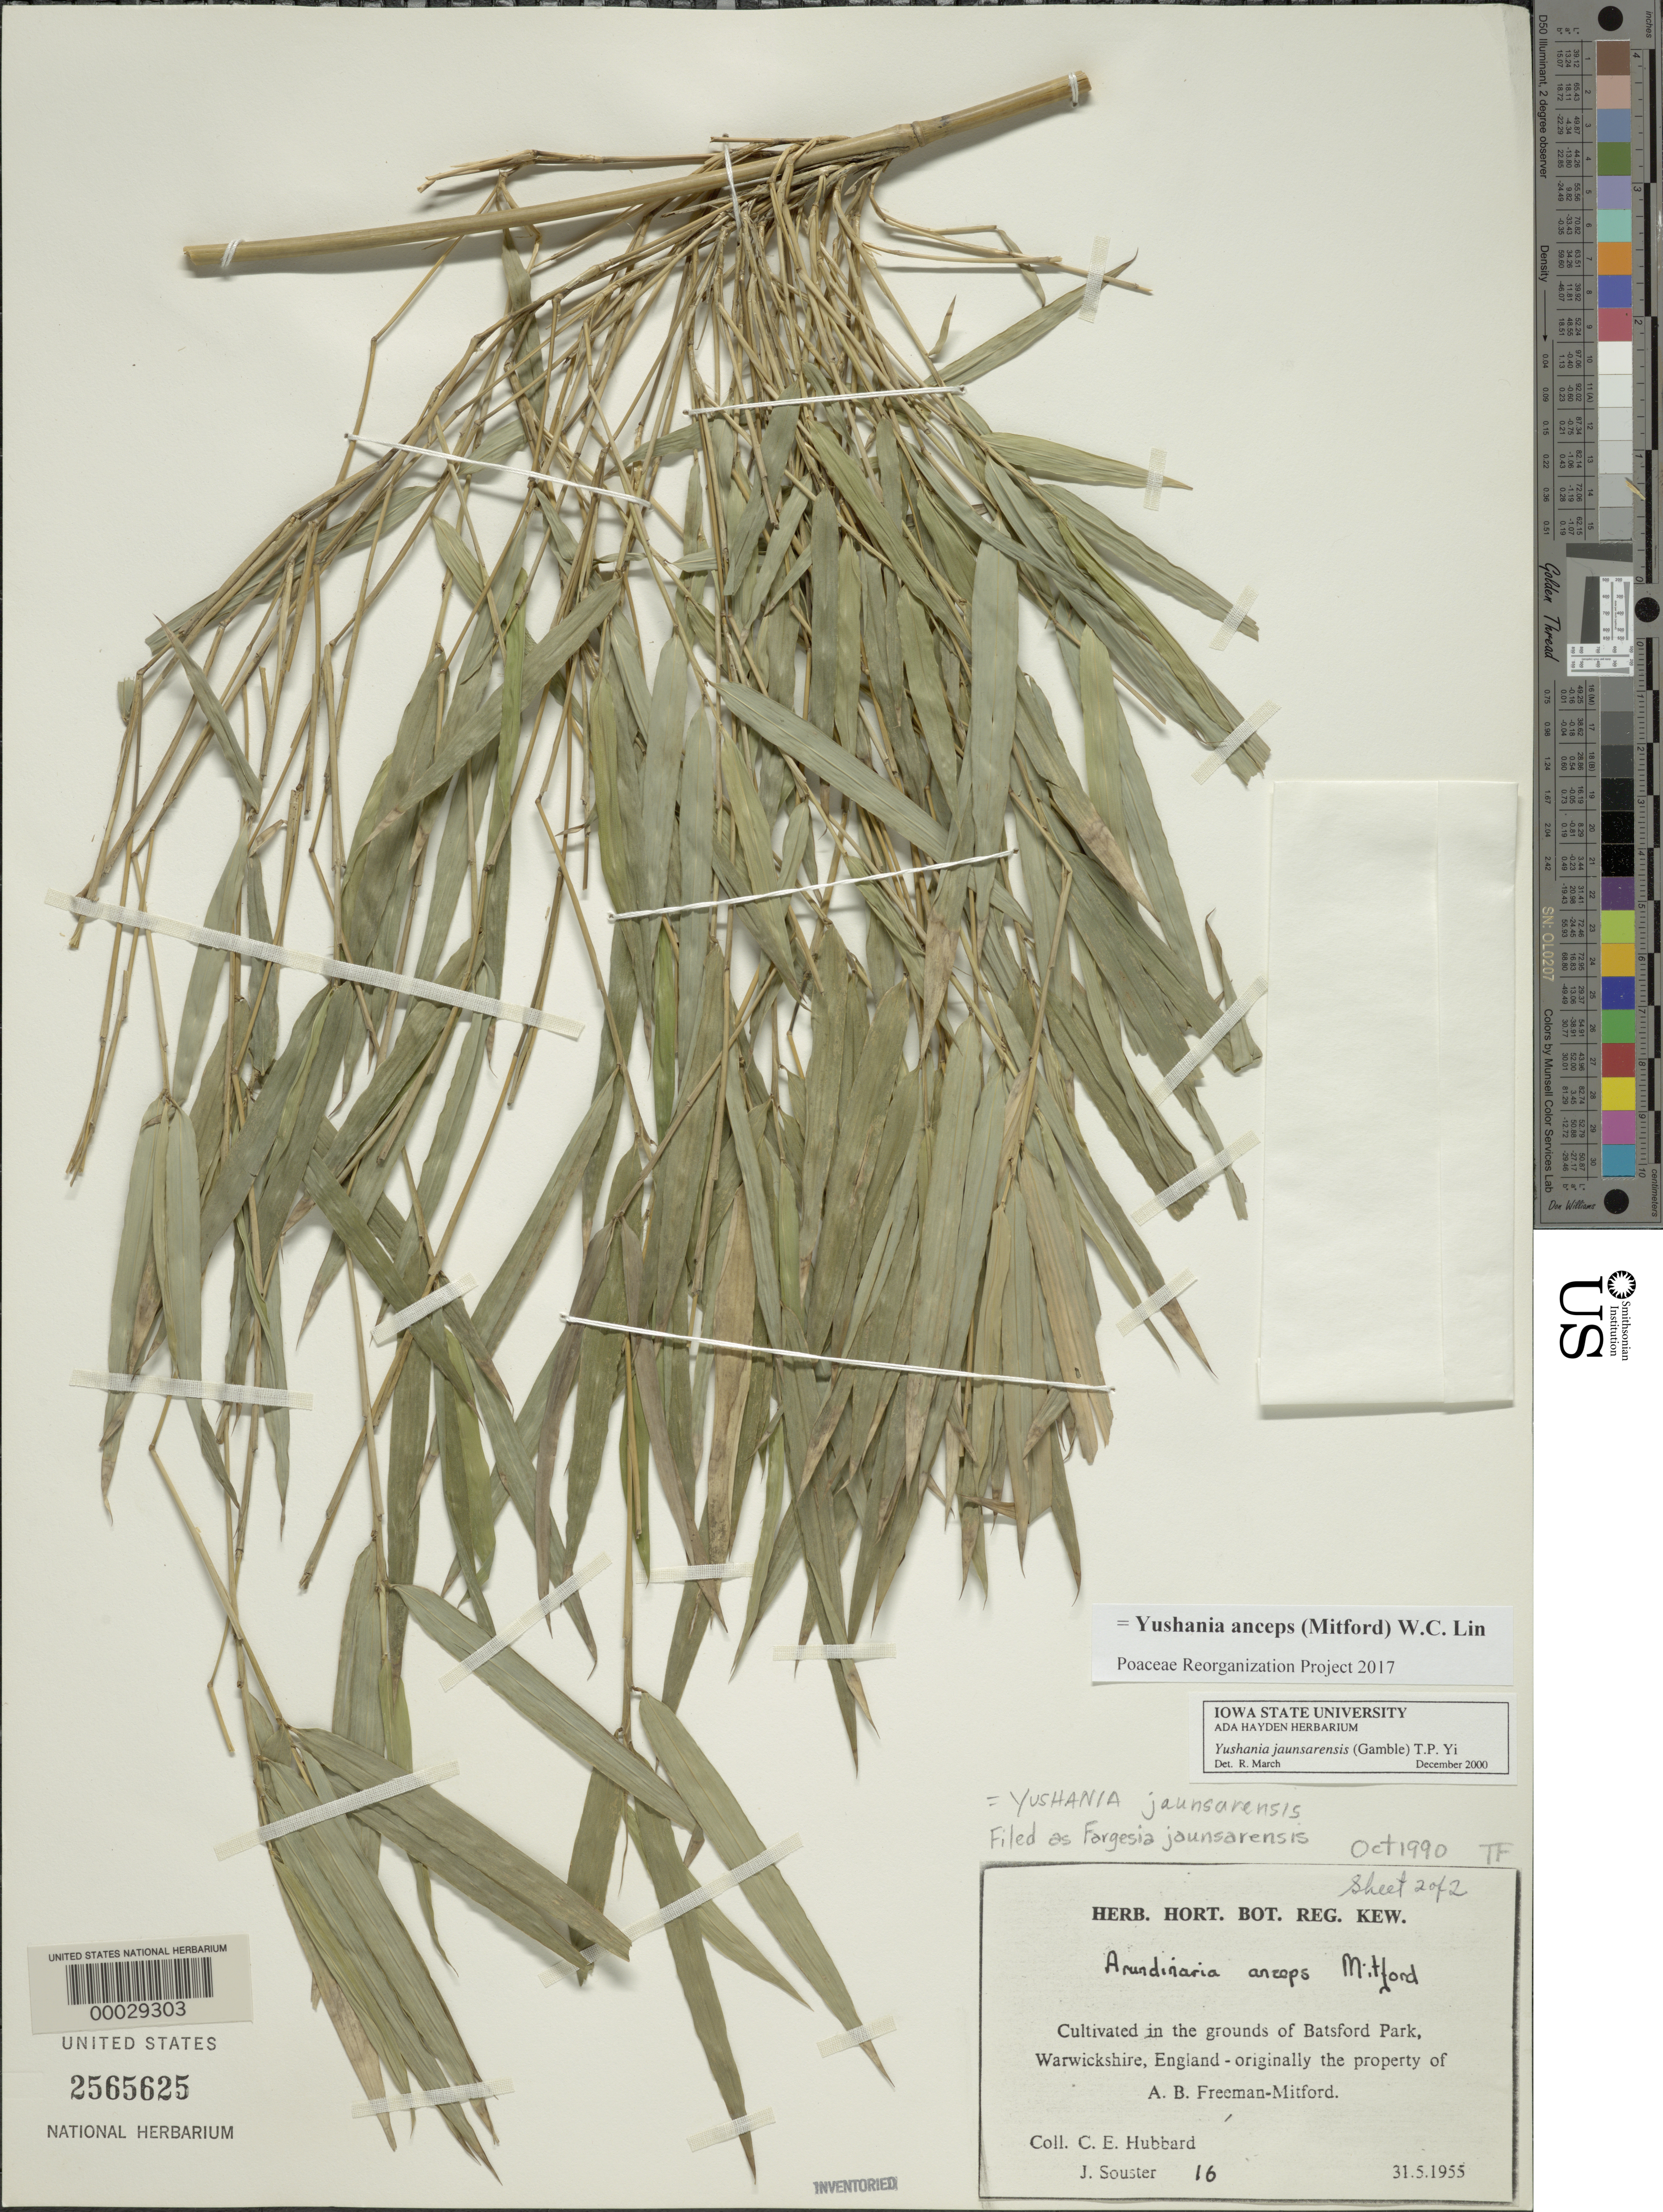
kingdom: Plantae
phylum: Tracheophyta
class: Liliopsida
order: Poales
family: Poaceae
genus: Yushania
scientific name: Yushania anceps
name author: (Mitford) W.C. Lin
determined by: Poaceae Reorganization Project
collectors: C. E. Hubbard & J. Souster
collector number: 16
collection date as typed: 31 May 1955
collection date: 1955-05-31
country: United Kingdom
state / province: England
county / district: Warwickshire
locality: Batsford Park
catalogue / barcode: US 2565625